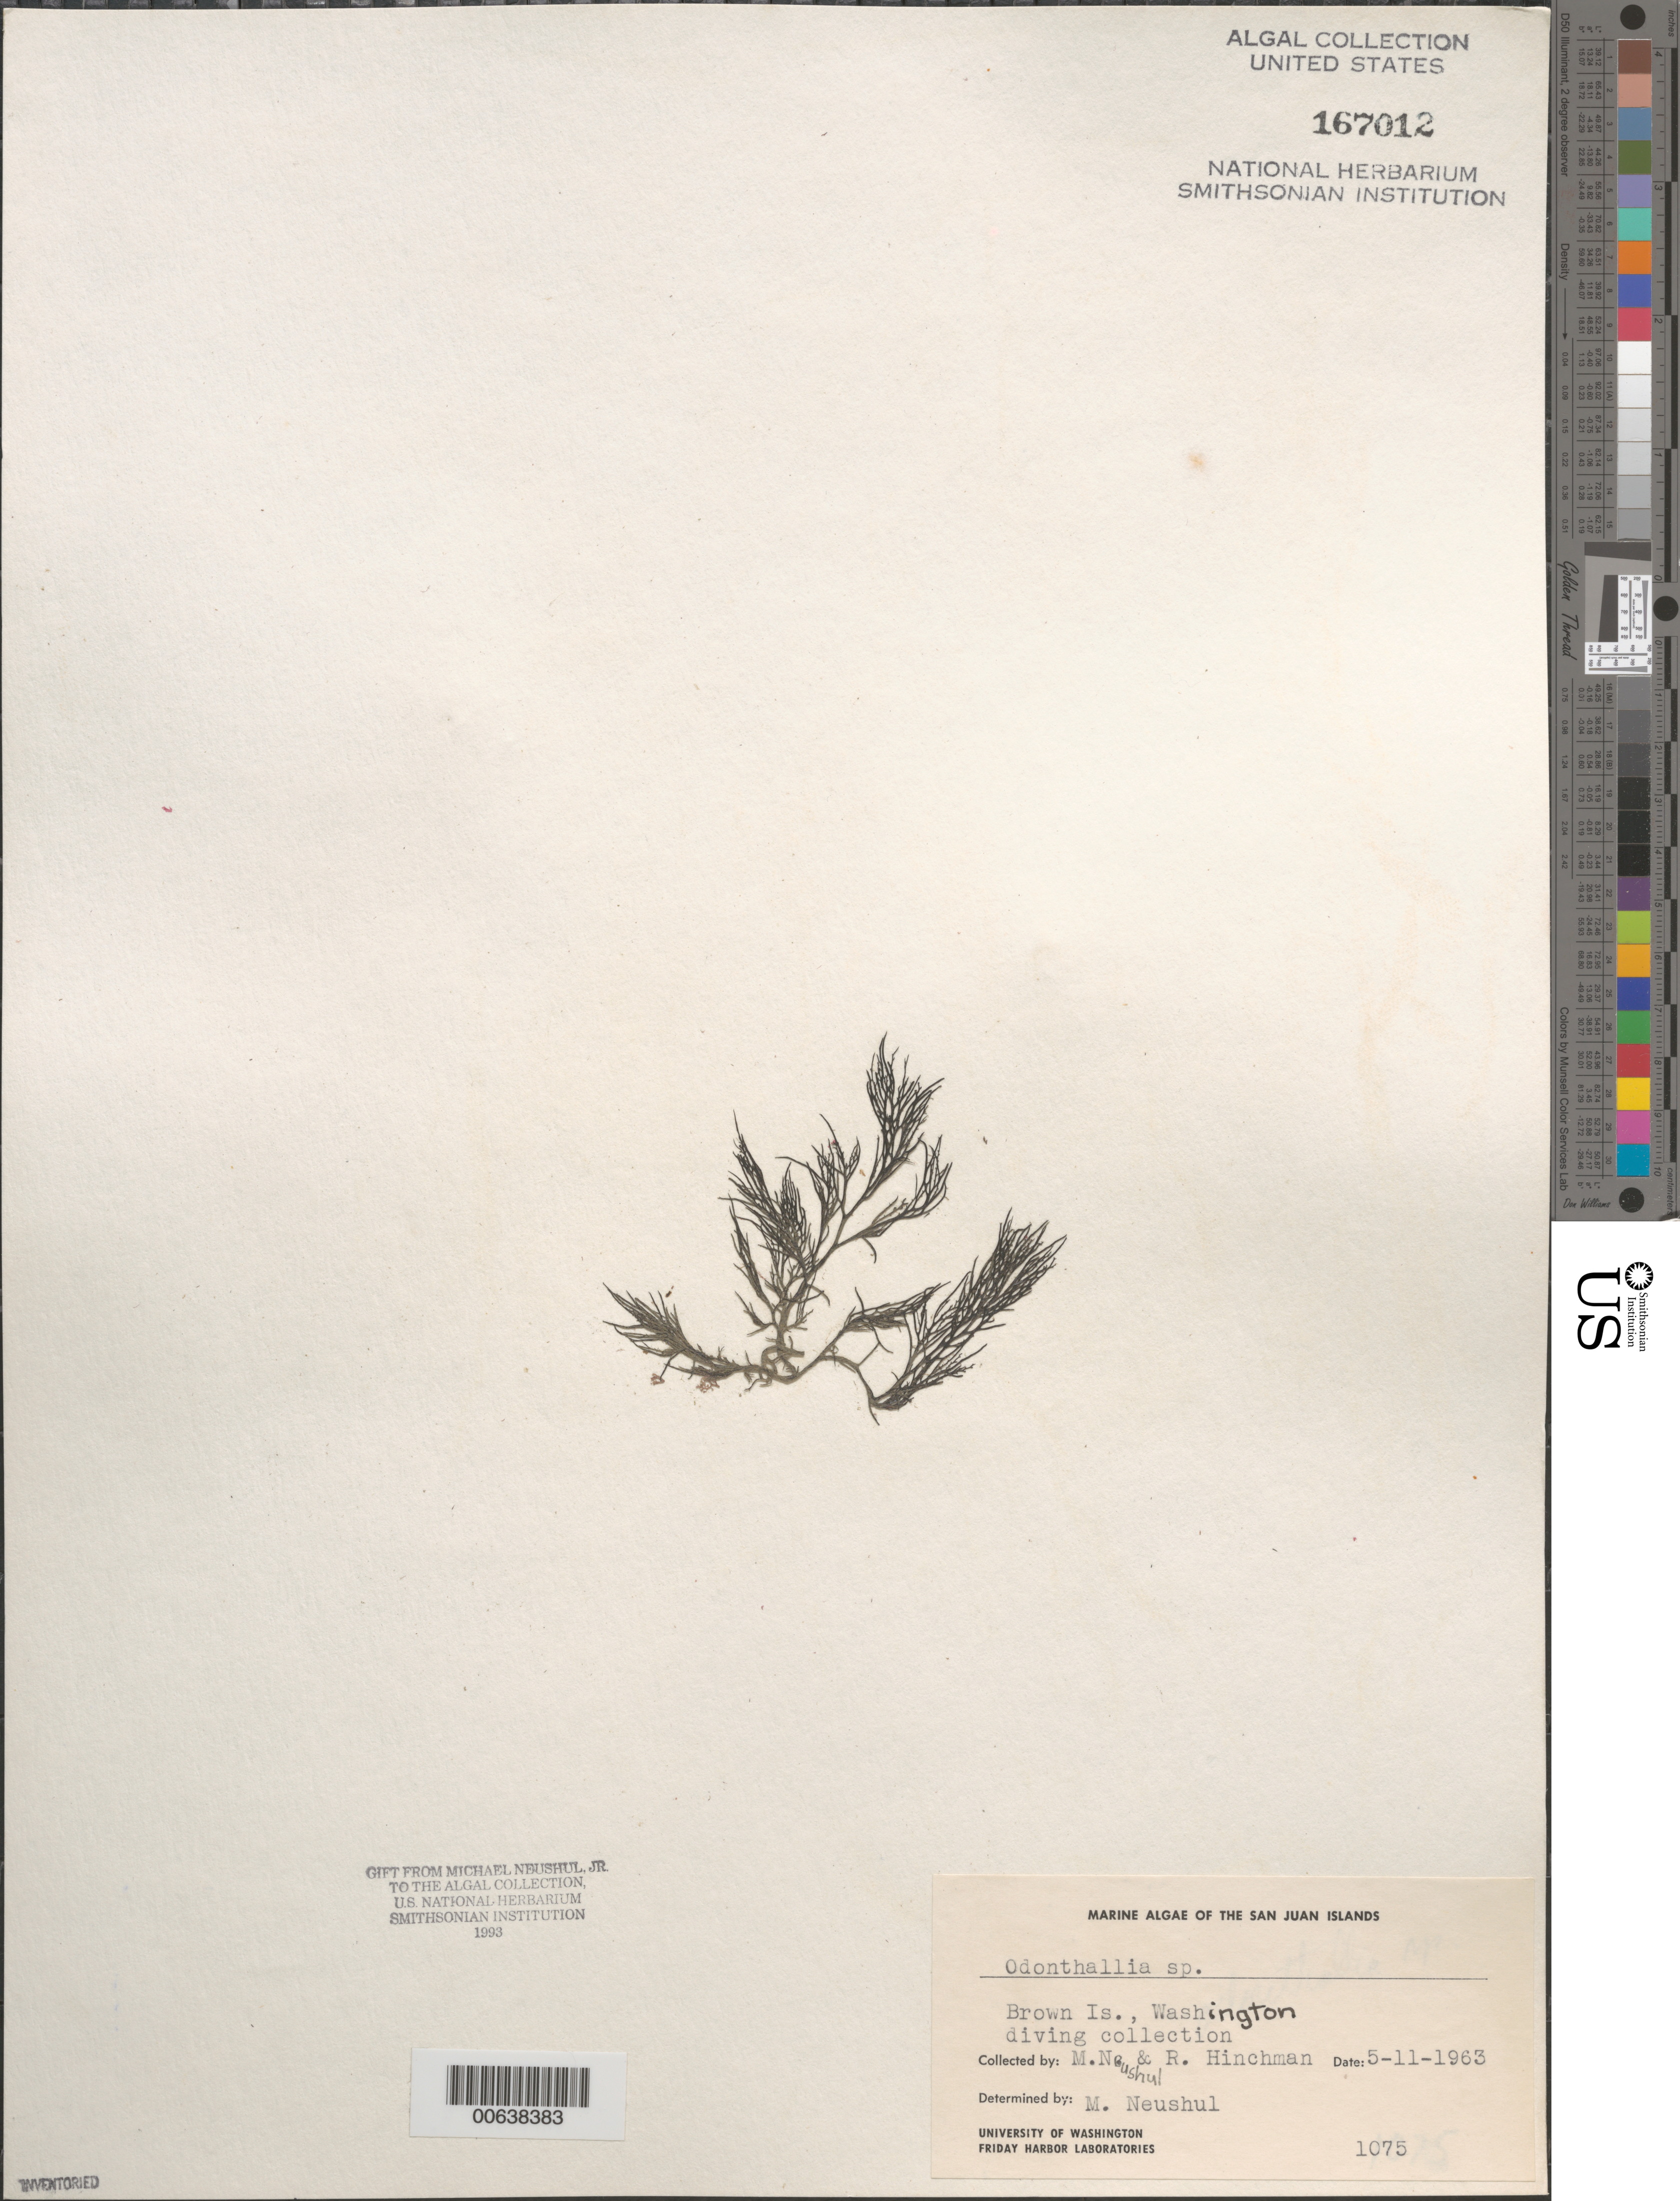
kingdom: Plantae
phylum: Rhodophyta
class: Florideophyceae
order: Ceramiales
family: Rhodomelaceae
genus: Odonthalia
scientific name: Odonthalia sp.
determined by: Neushul, M.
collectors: M. Neushul & R. Hinchman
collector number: Neushul 1075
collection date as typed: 11 May 1963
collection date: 1963-05-11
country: United States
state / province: Washington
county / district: San Juan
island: Brown Island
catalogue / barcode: US 167012